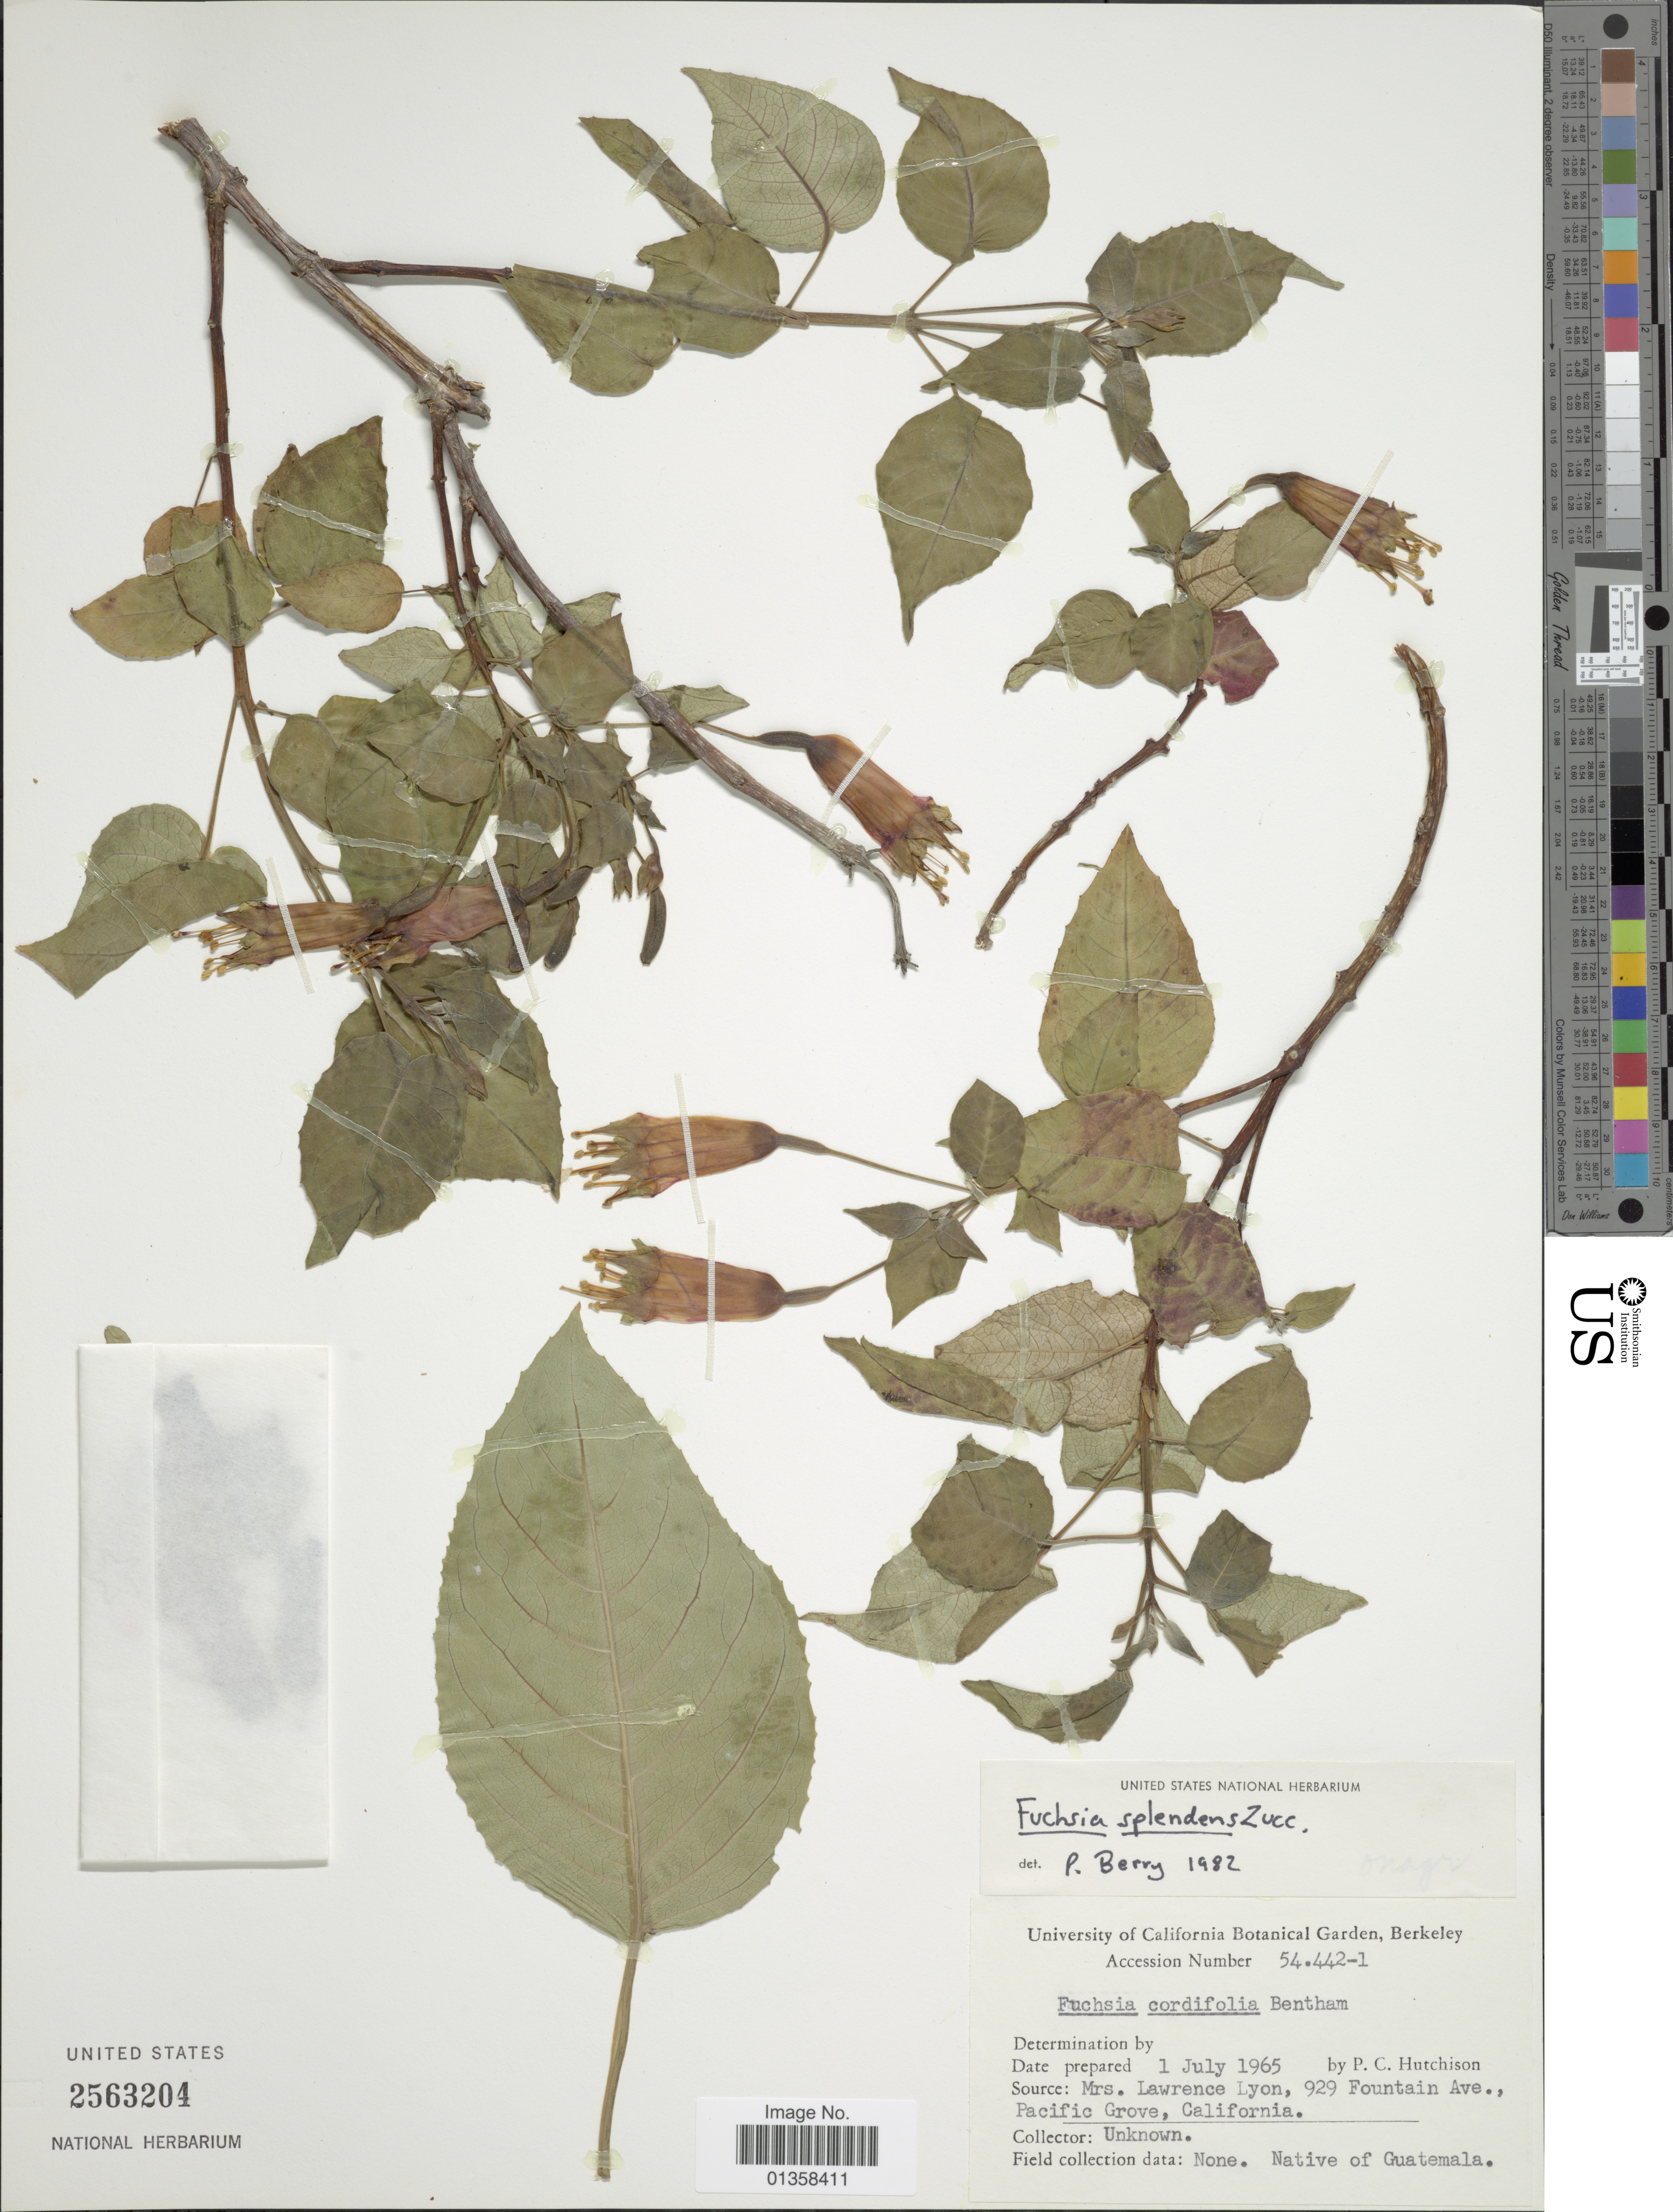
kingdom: Plantae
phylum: Tracheophyta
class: Magnoliopsida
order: Myrtales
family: Onagraceae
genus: Fuchsia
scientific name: Fuchsia splendens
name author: Zucc.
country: United States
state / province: California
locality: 929 Fountain Ave., Pacific Grove, California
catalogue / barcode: US 2563204